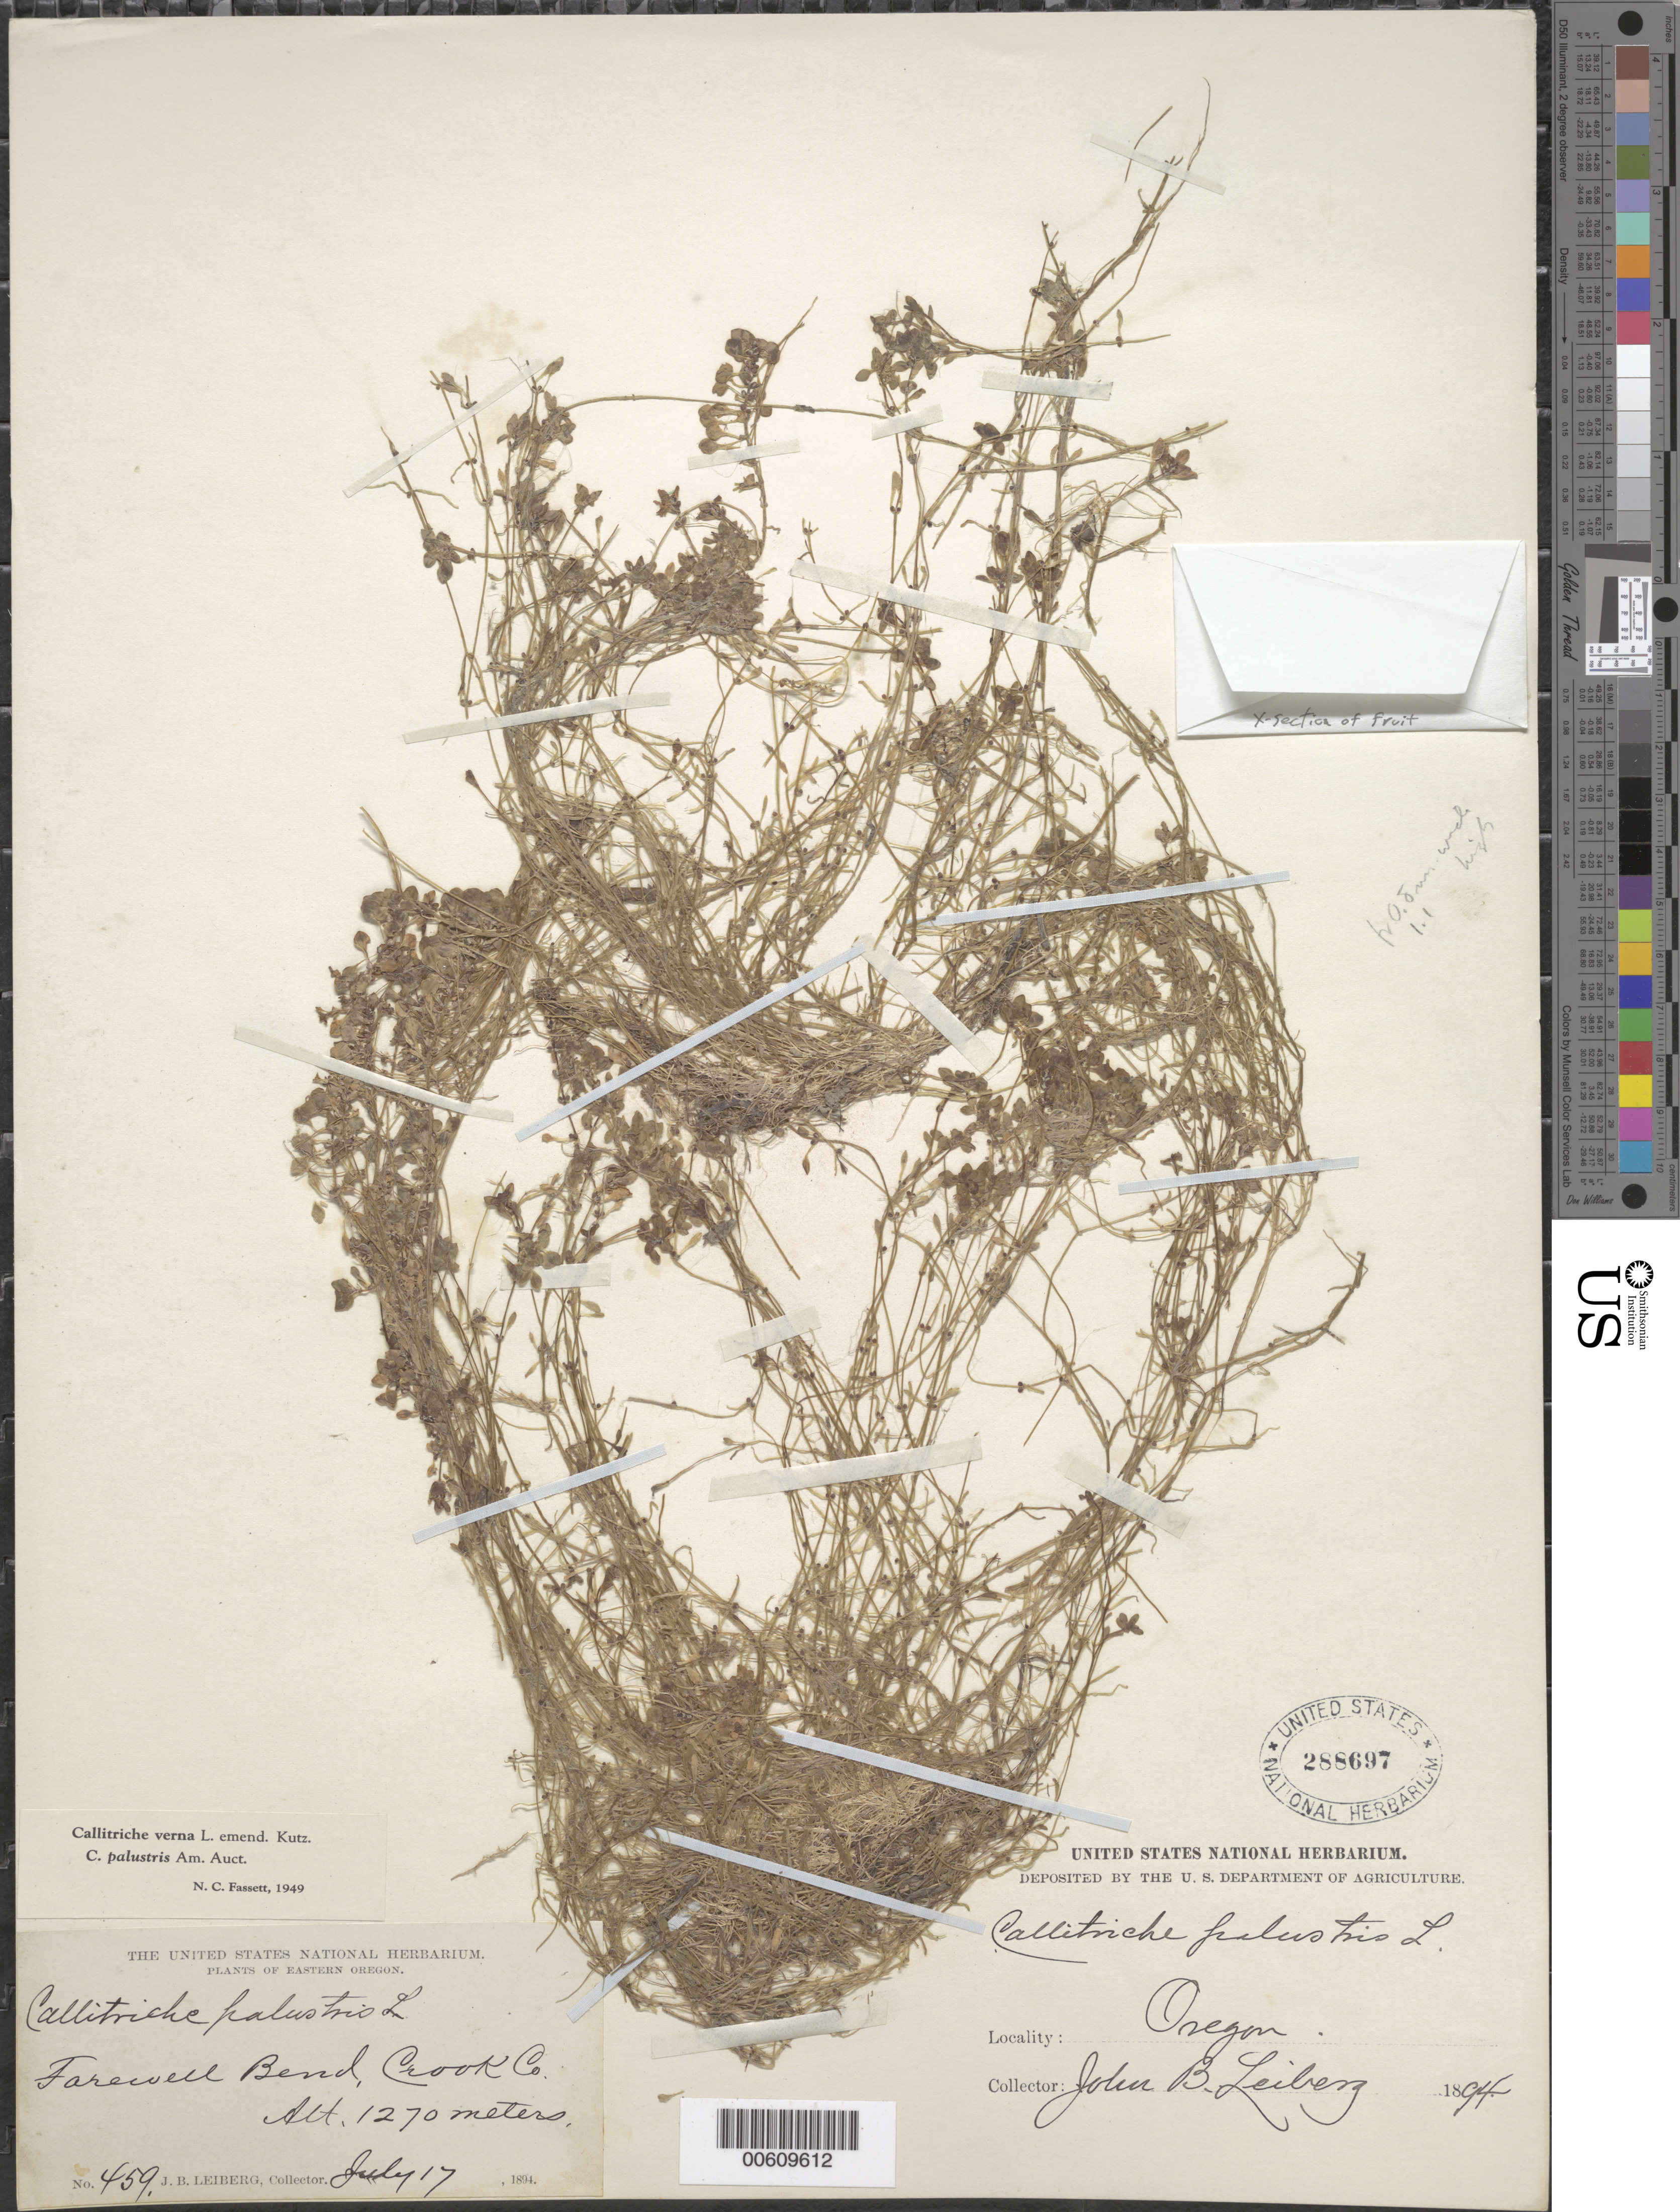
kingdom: Plantae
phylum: Tracheophyta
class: Magnoliopsida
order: Lamiales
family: Plantaginaceae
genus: Callitriche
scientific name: Callitriche verna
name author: L.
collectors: J. Leiberg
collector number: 459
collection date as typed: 17 Jul 1894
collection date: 1894-07-17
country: United States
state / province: Oregon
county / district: Crook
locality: Farwell Bend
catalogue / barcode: US 288697